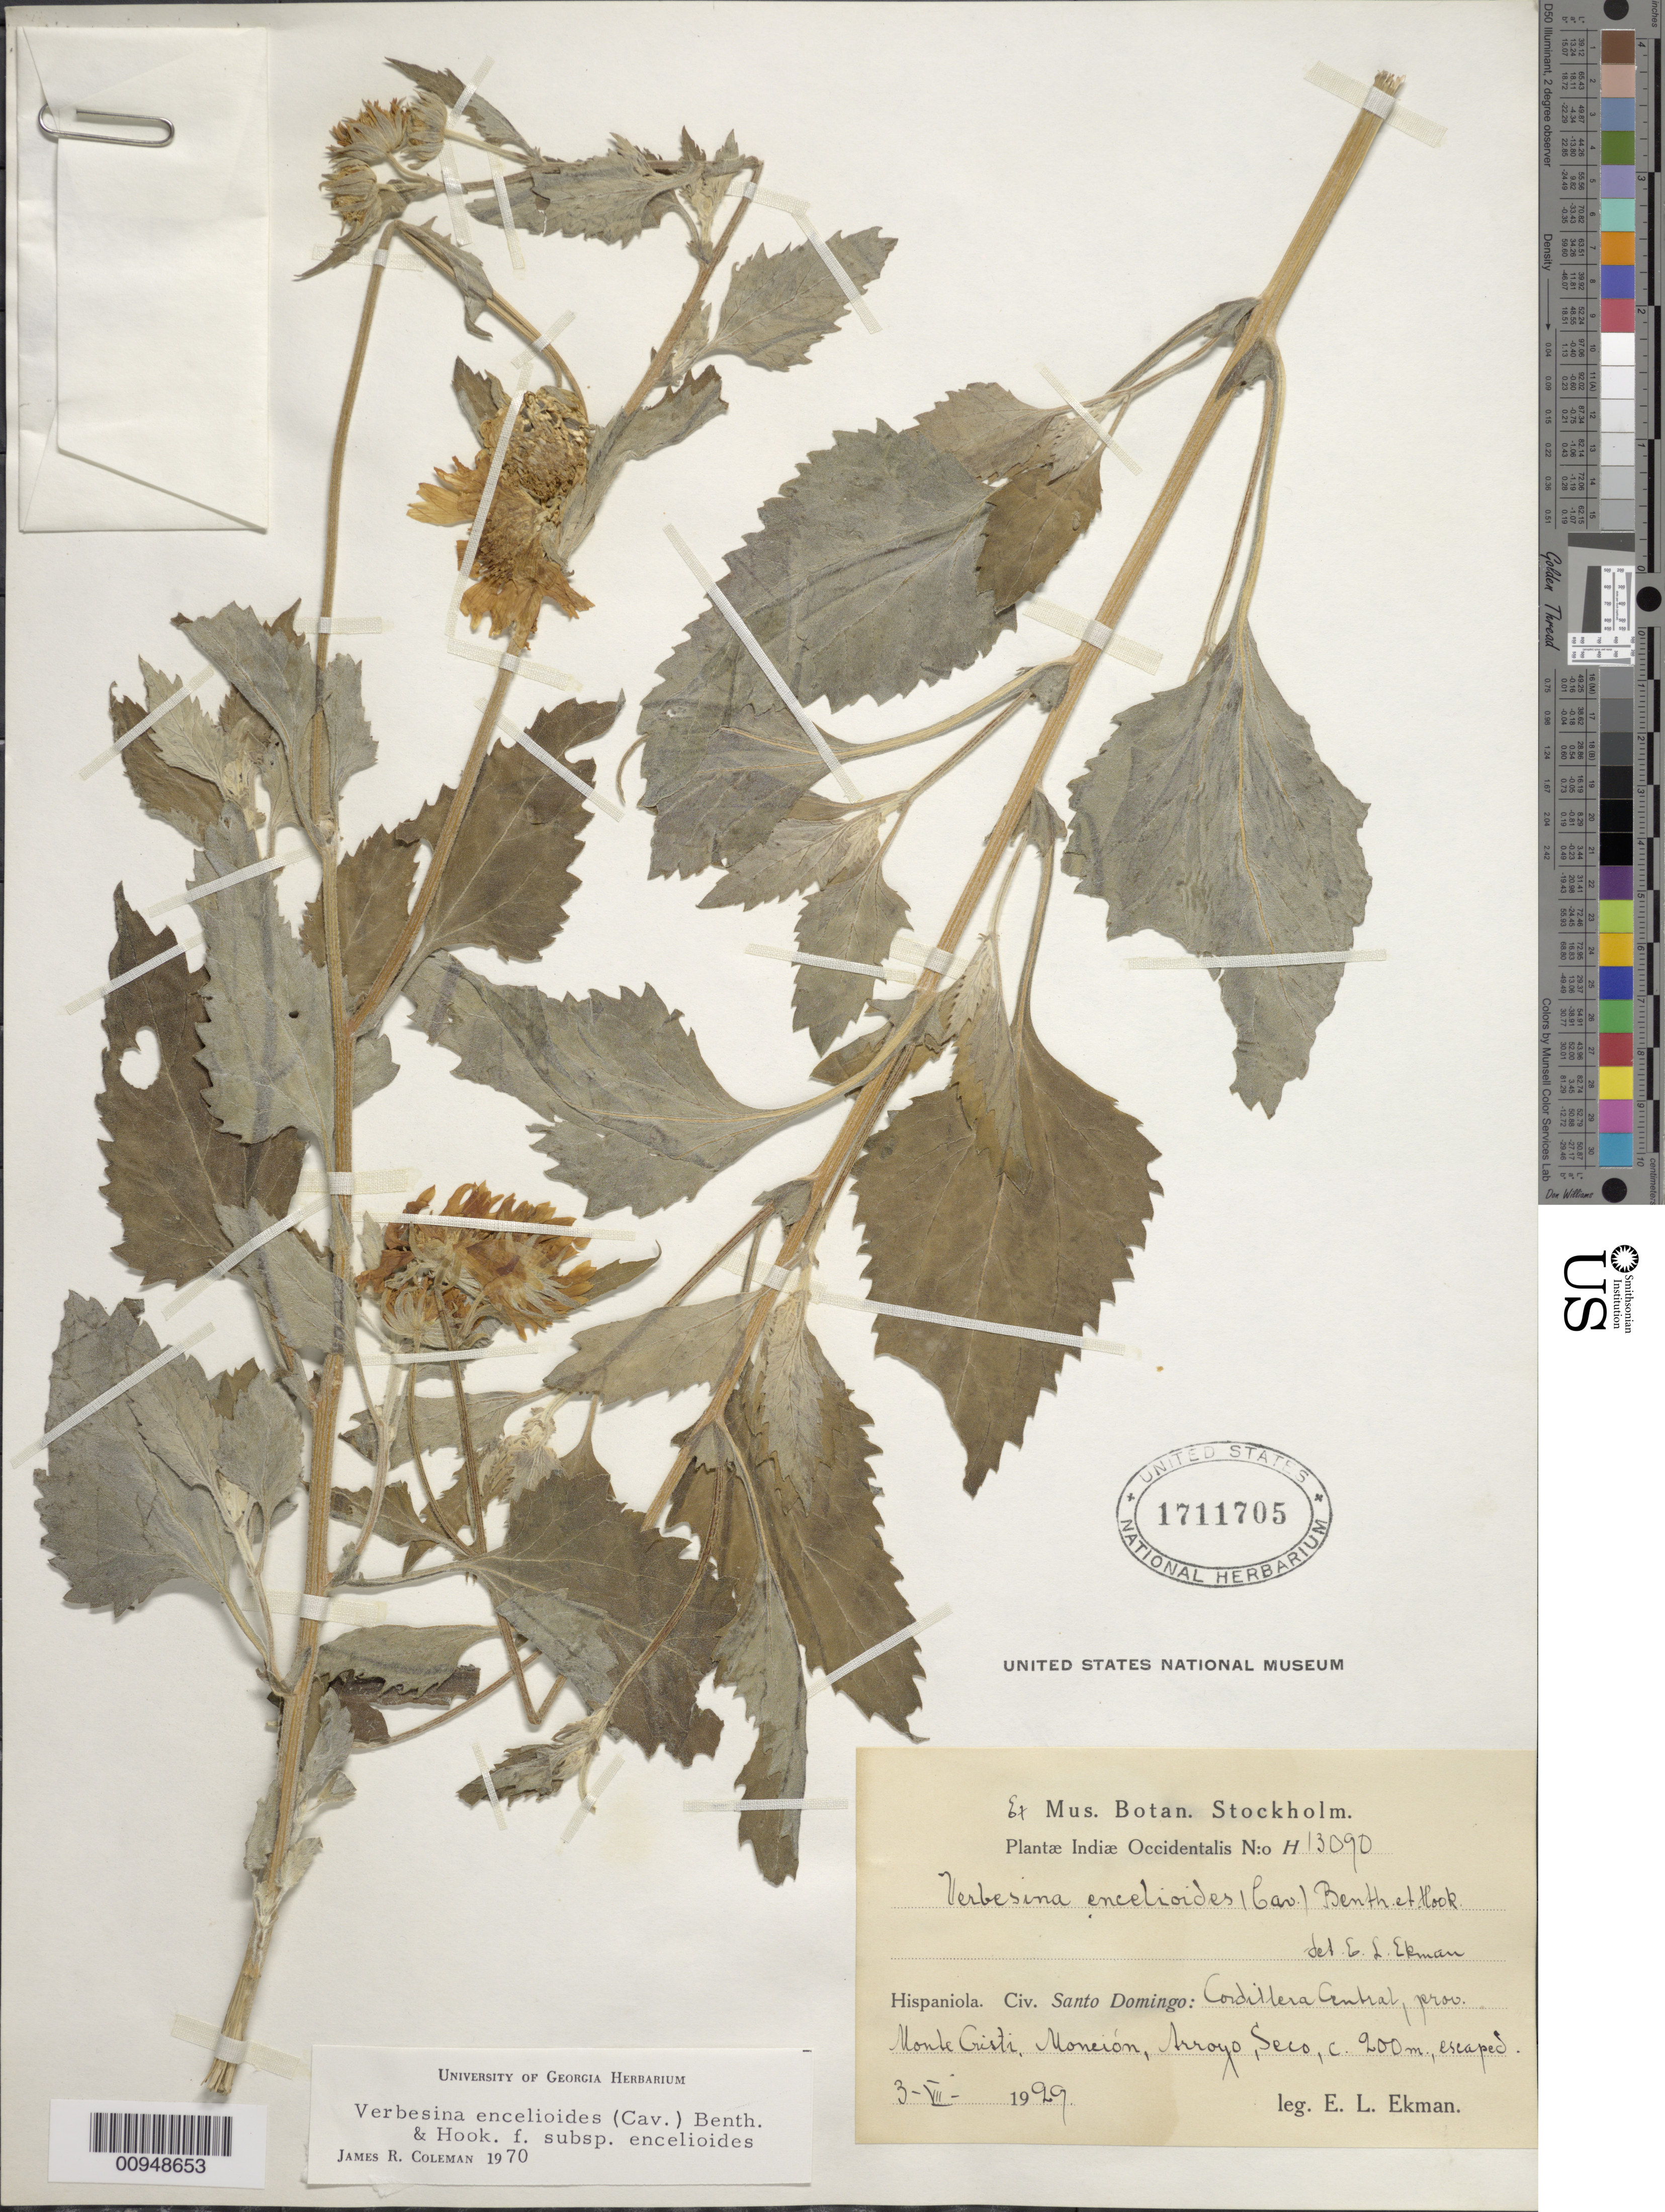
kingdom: Plantae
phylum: Tracheophyta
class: Magnoliopsida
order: Asterales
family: Asteraceae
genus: Verbesina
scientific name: Verbesina encelioides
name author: (Cav.) Benth. & Hook. ex A. Gray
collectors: E. L. Ekman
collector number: H 13090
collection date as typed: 03 Jul 1929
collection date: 1929-07-03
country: Dominican Republic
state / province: Monte Cristi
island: Hispaniola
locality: Cordillera Central, Monción, Arroyo Seco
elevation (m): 200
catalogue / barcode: US 1711705